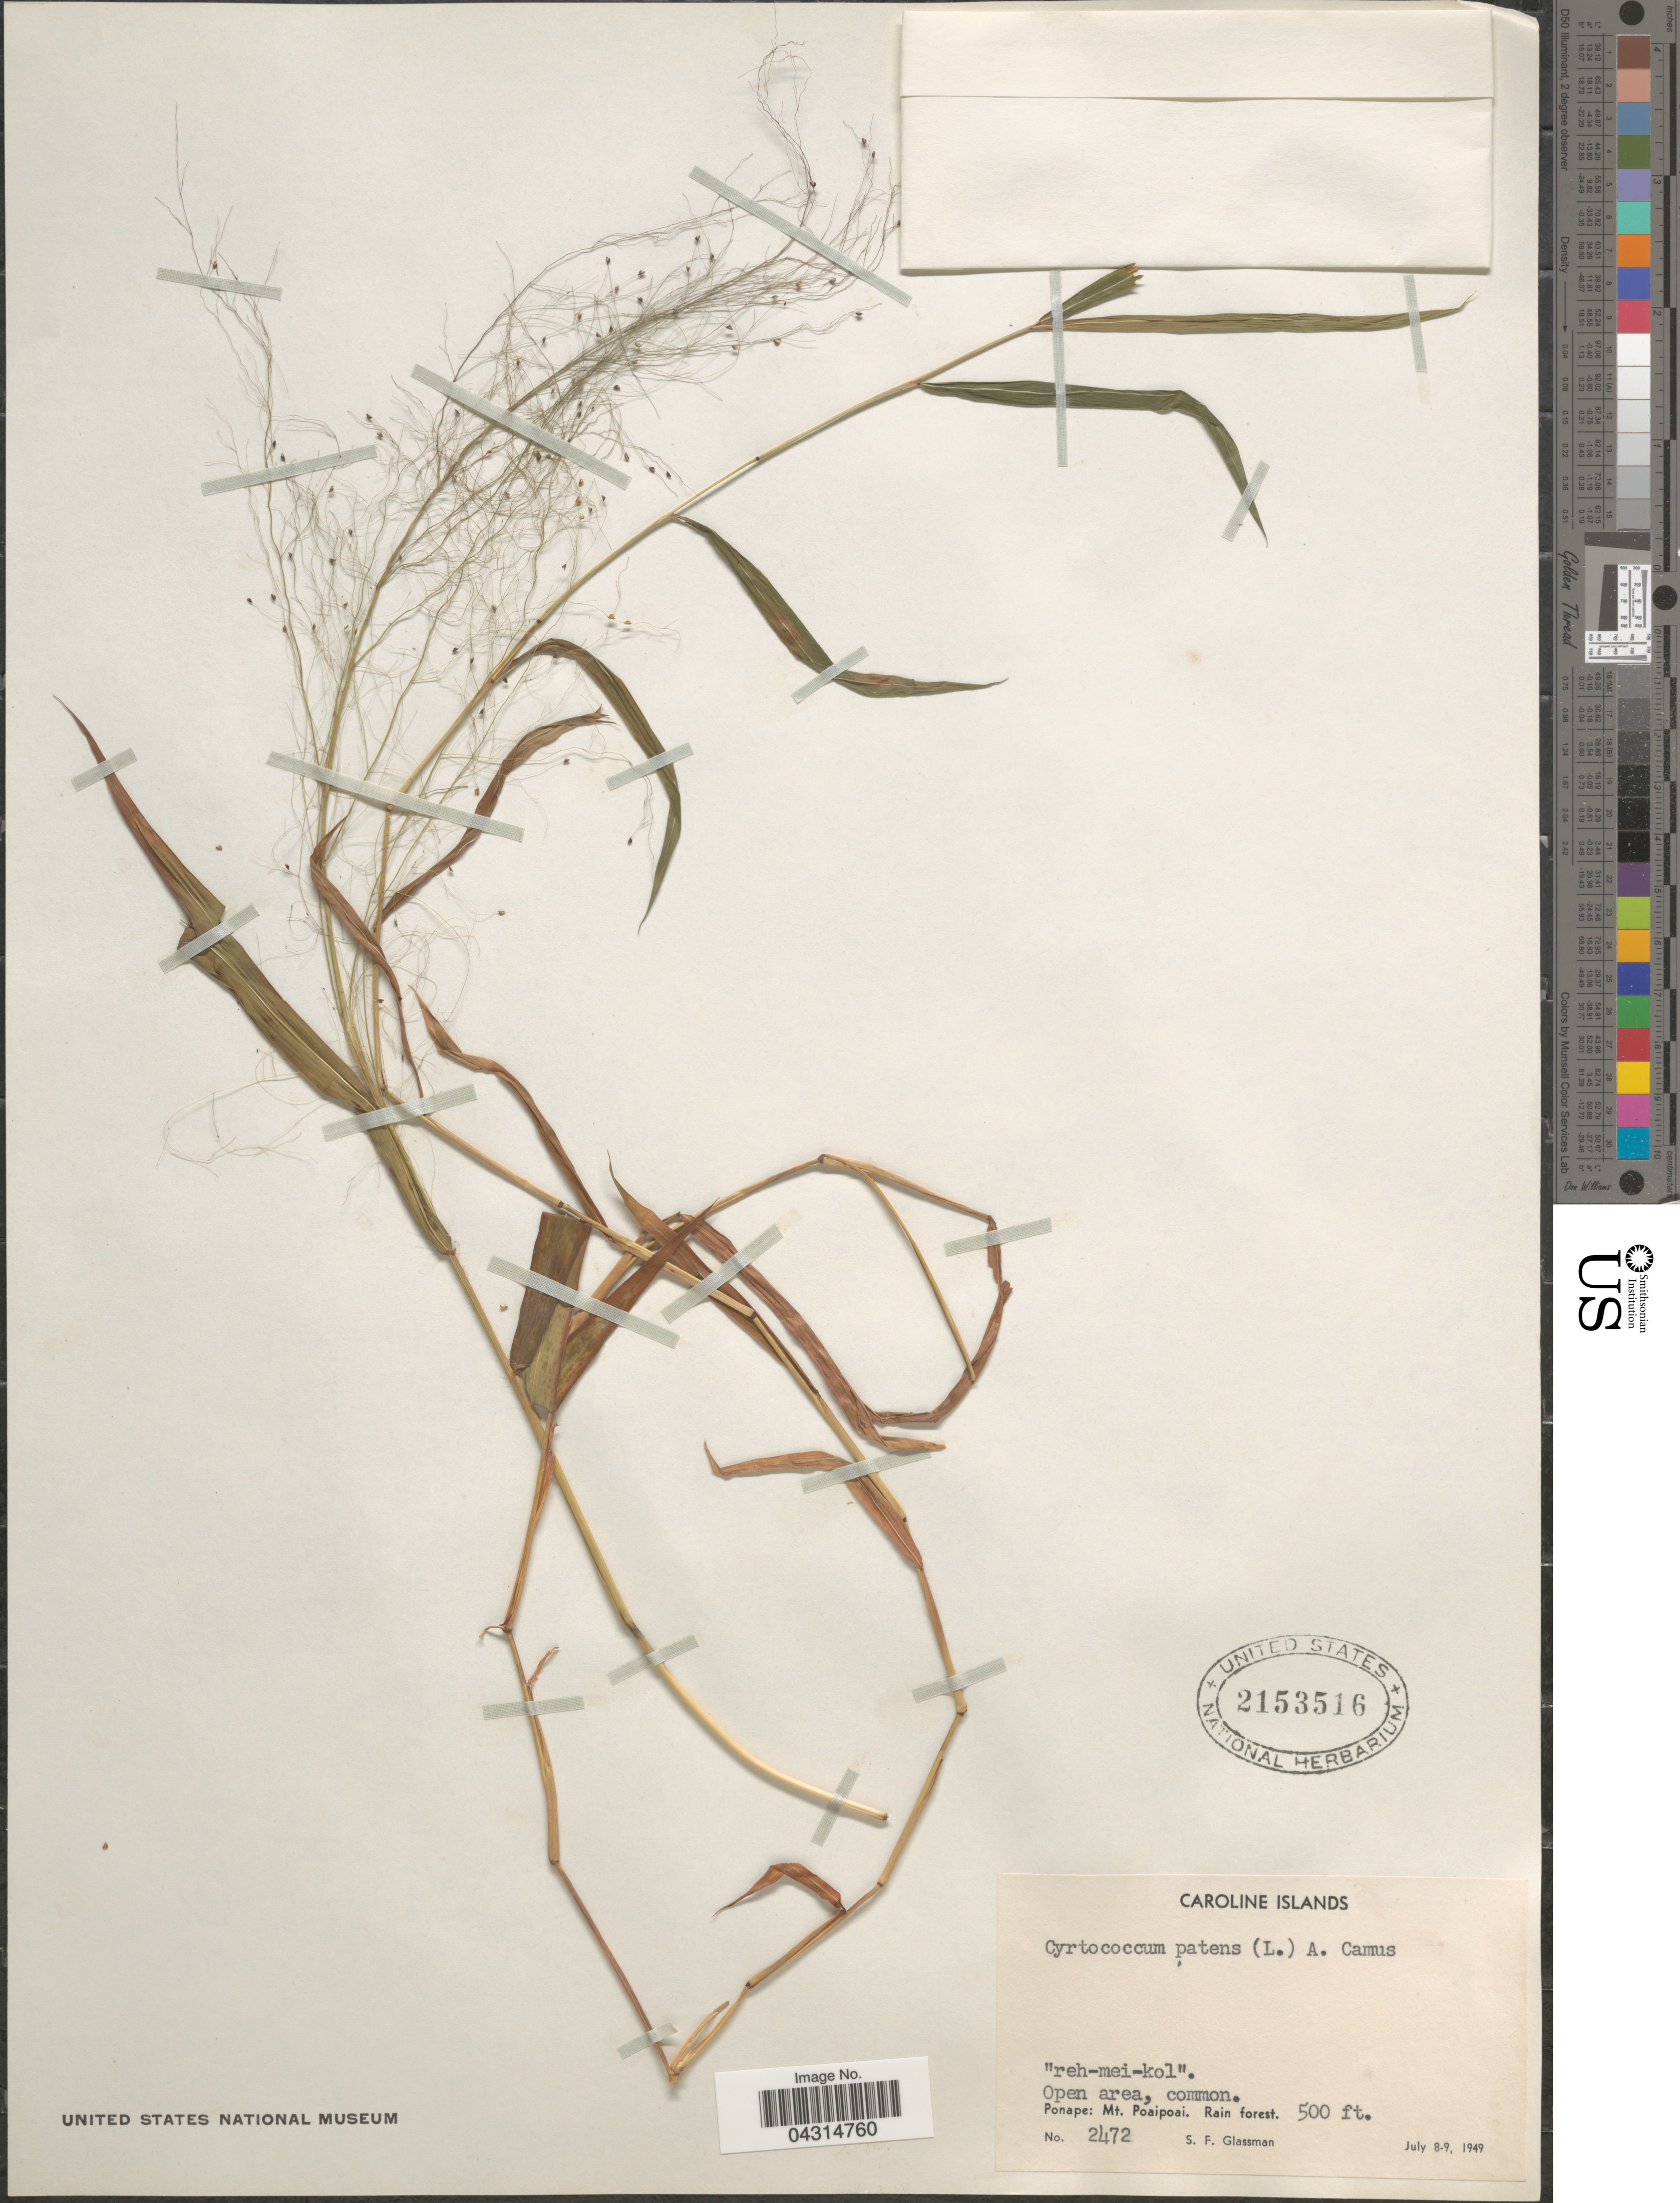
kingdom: Plantae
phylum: Tracheophyta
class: Liliopsida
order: Poales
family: Poaceae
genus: Cyrtococcum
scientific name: Cyrtococcum sp.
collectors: S. F. Glassman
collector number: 2472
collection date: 1949-07-08/1949-07-09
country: Micronesia, Federated States of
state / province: Pohnpei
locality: Caroline Islands. "reh-mei-kol". Open area, common. Ponape: Mt. Poaipoai. Rain forest.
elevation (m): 152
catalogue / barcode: US 2153516